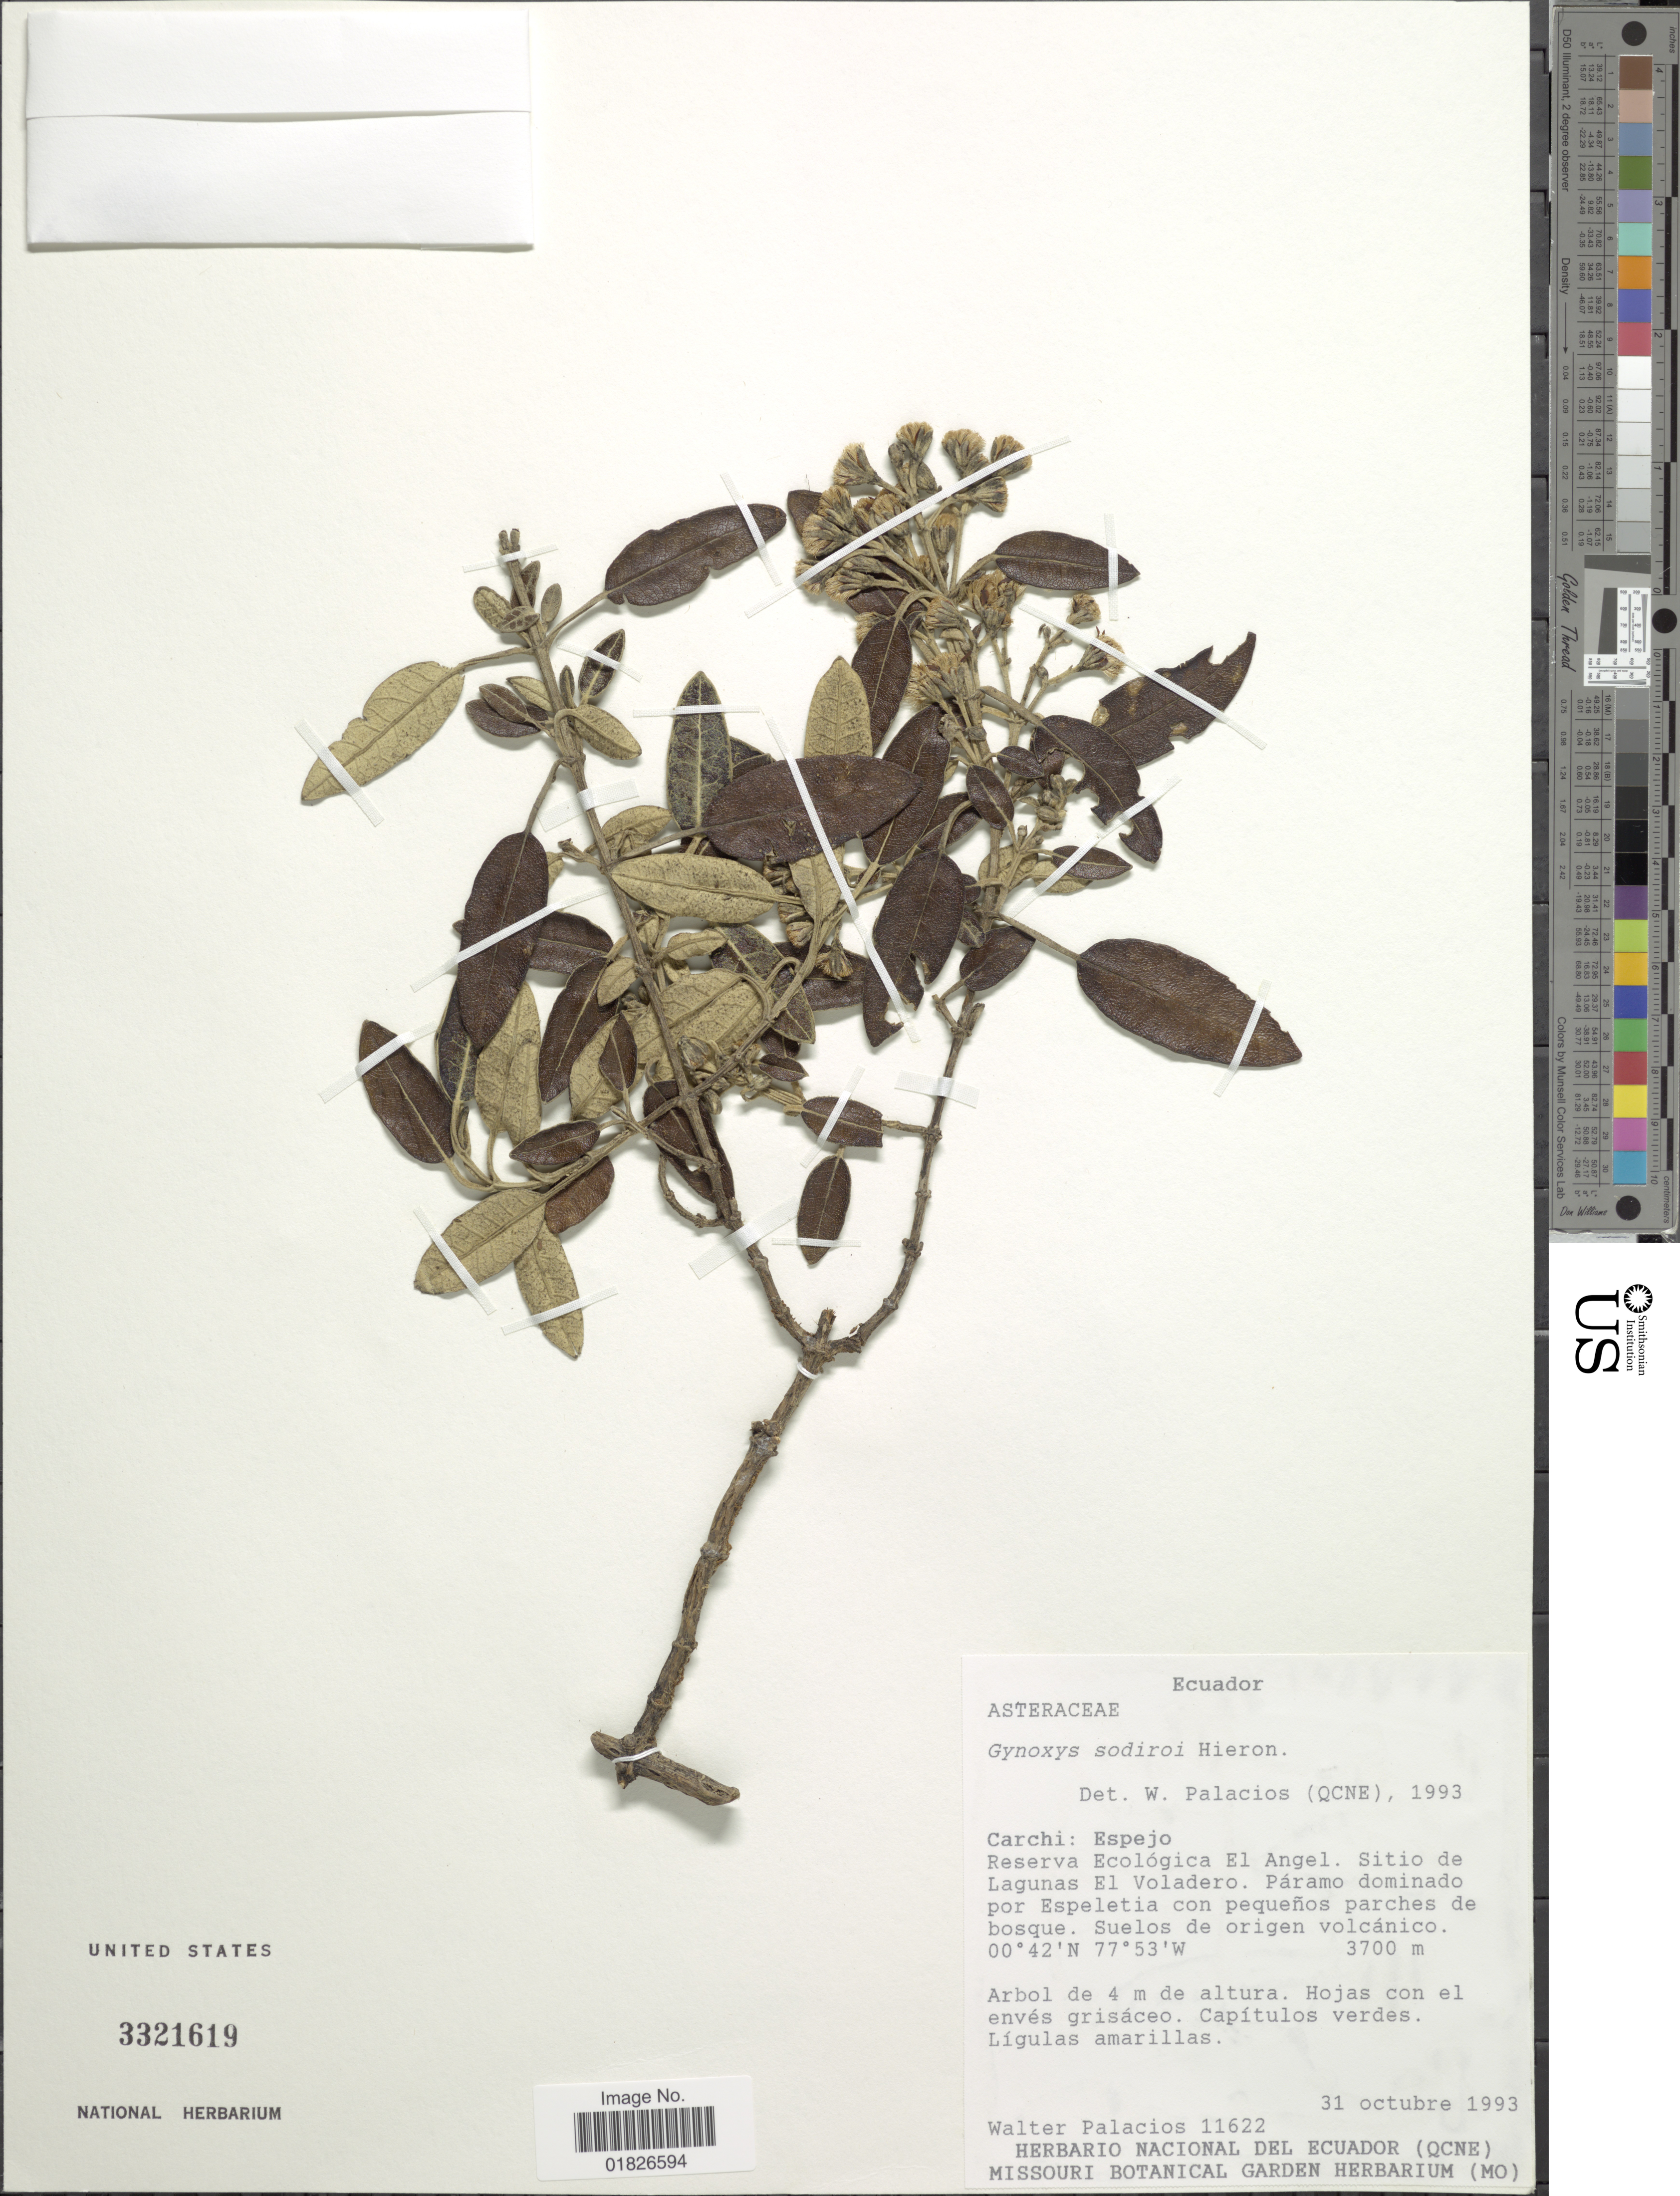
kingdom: Plantae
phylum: Tracheophyta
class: Magnoliopsida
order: Asterales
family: Asteraceae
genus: Gynoxys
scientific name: Gynoxys sodiroi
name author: Hieron.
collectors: W. Palacios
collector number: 11622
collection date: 1993-10-31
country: Ecuador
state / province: Carchi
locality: Espejo, Reserva Ecologica El Angel, Sitio de Lagunas El Voladero, Paramo dominado por Espeletia con pequenos parches de bosque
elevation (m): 3700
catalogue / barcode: US 3321619